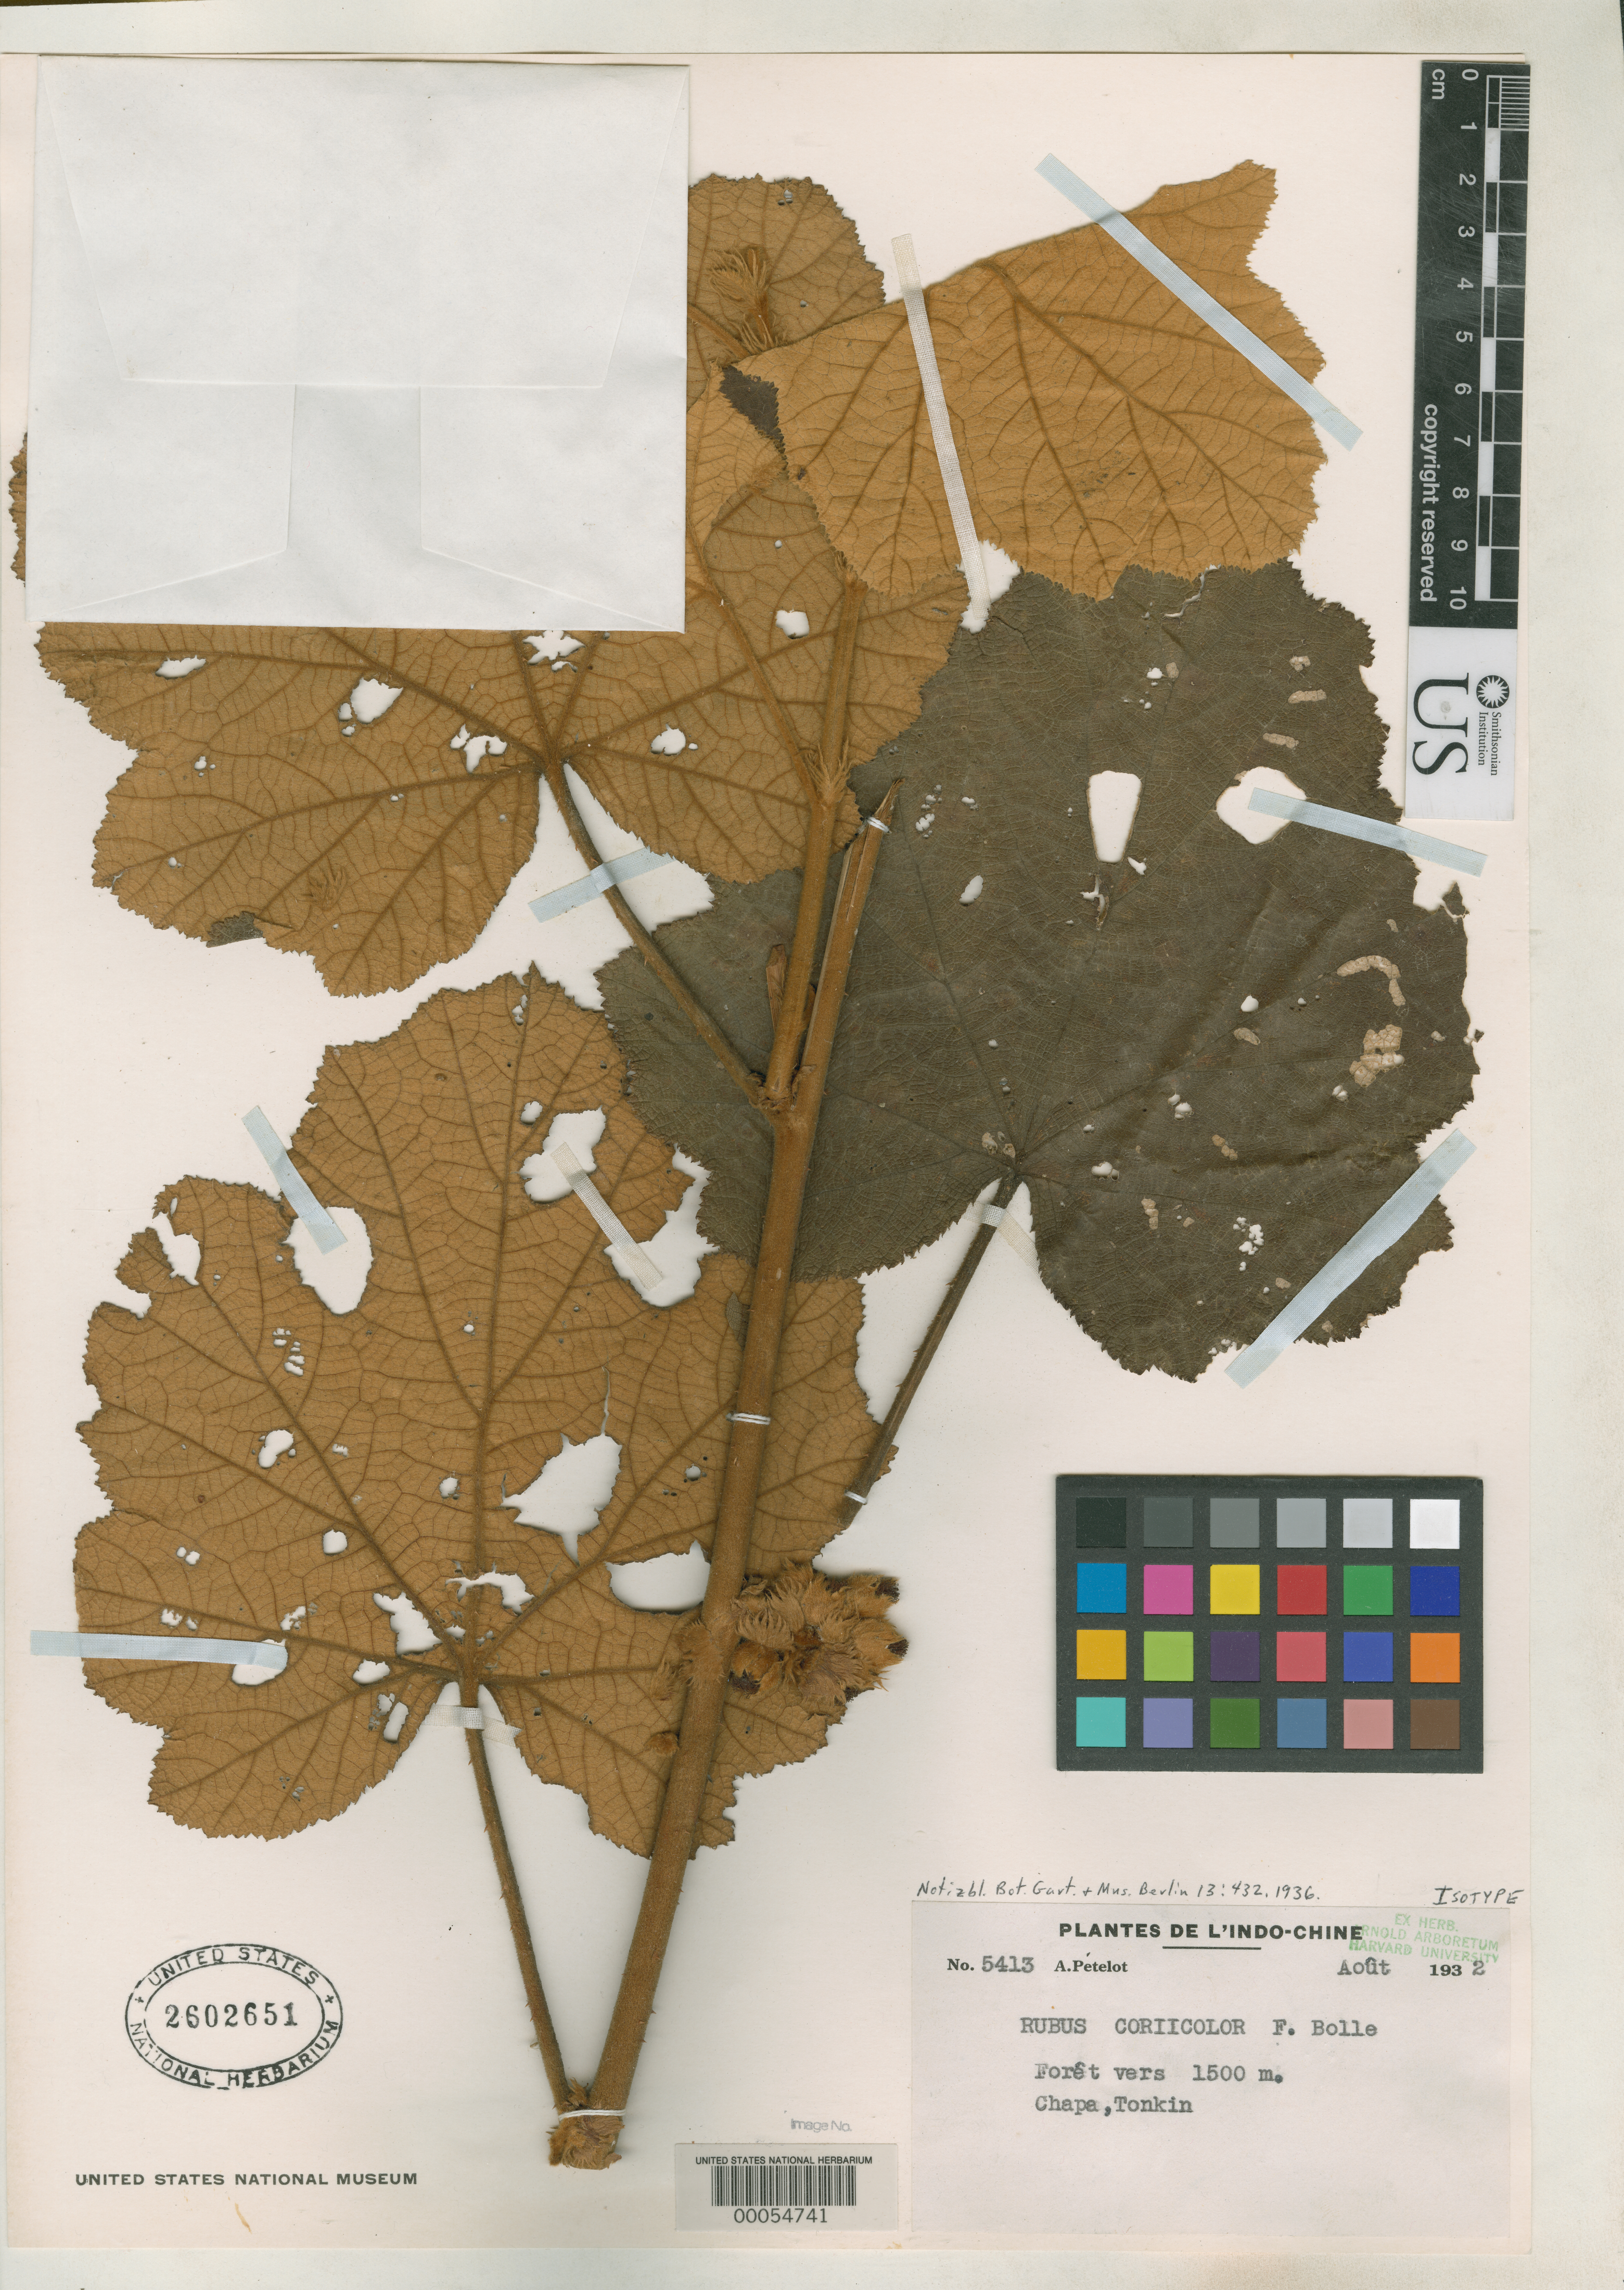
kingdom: Plantae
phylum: Tracheophyta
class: Magnoliopsida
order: Rosales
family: Rosaceae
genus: Rubus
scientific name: Rubus coriicolor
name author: F. Bolle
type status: Isotype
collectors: A. Petelot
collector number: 5413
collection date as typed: Aug 1932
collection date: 1932-08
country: Vietnam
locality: Chapa, Tonkin.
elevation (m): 1500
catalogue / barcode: US 2602651